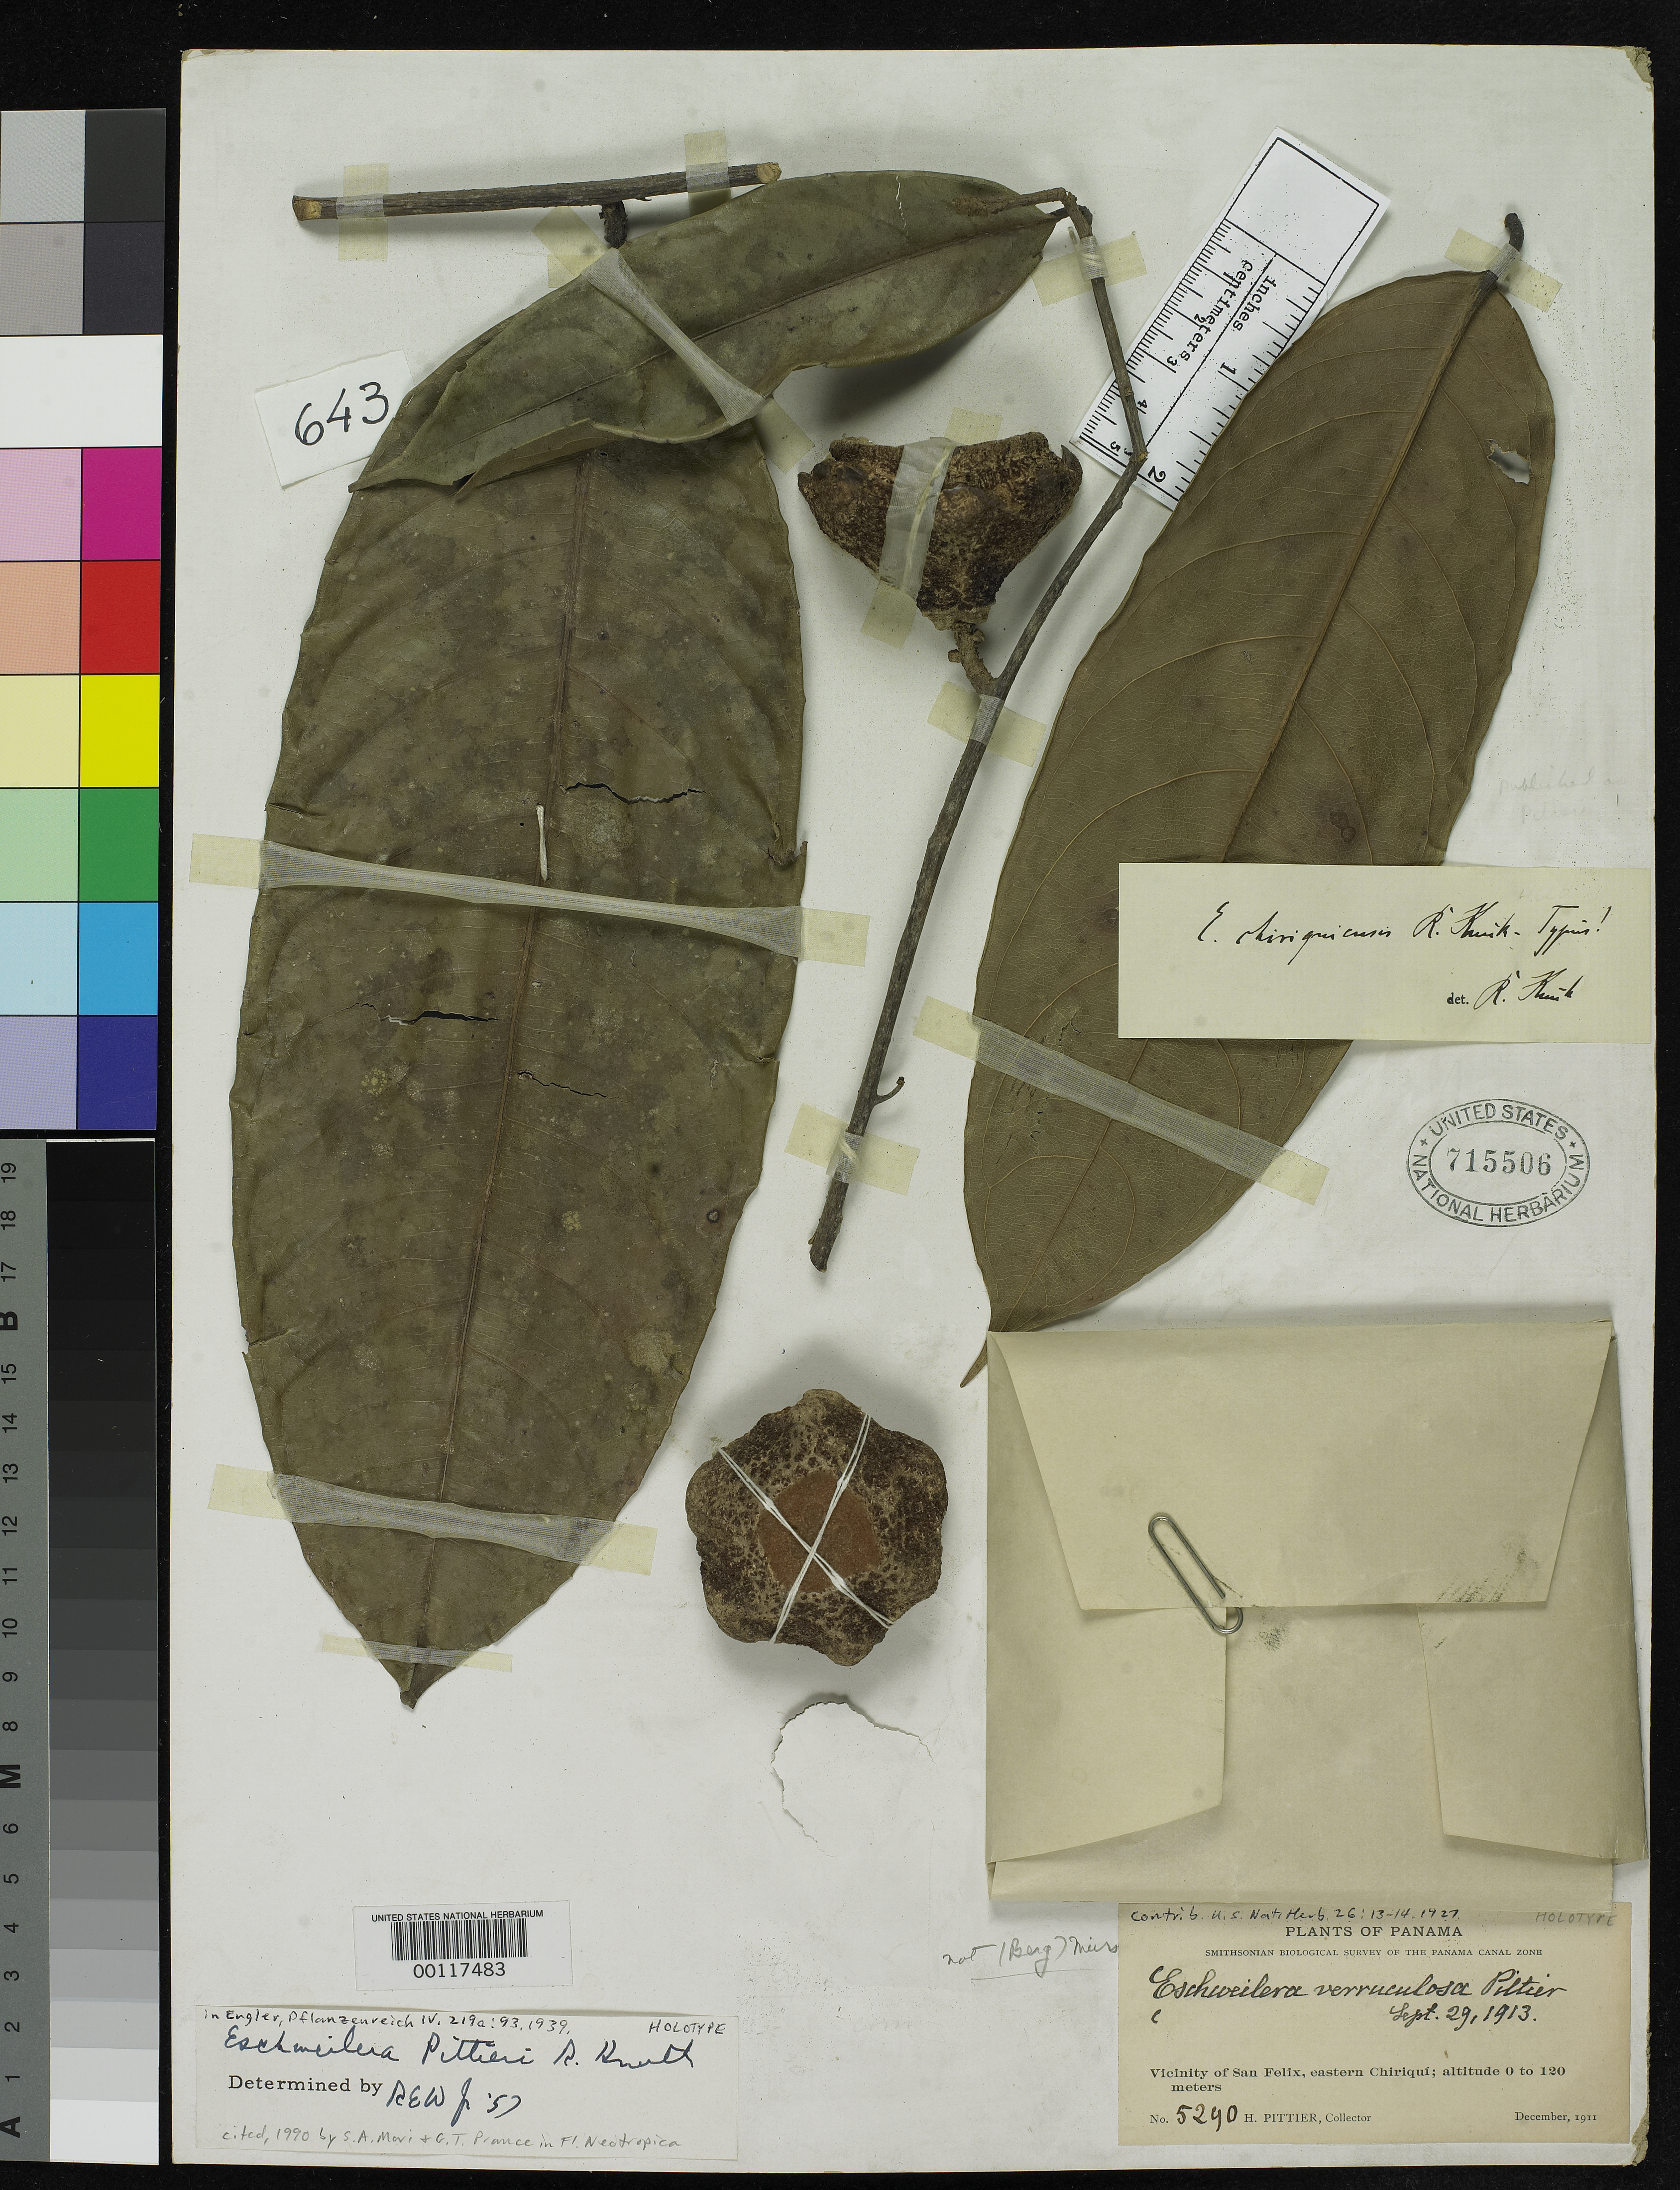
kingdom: Plantae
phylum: Tracheophyta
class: Magnoliopsida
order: Ericales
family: Lecythidaceae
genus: Eschweilera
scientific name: Eschweilera verruculosa Pittier, nom. illeg.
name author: Pittier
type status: Holotype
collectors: H. F. Pittier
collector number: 5290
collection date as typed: Dec 1911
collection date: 1911-12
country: Panama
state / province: Chiriquí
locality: Vicinity of San Felix, Eastern Chiriqui.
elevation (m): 0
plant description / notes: Holotype, as explicitly cited in protologue by USNH sheet number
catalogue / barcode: US 715506